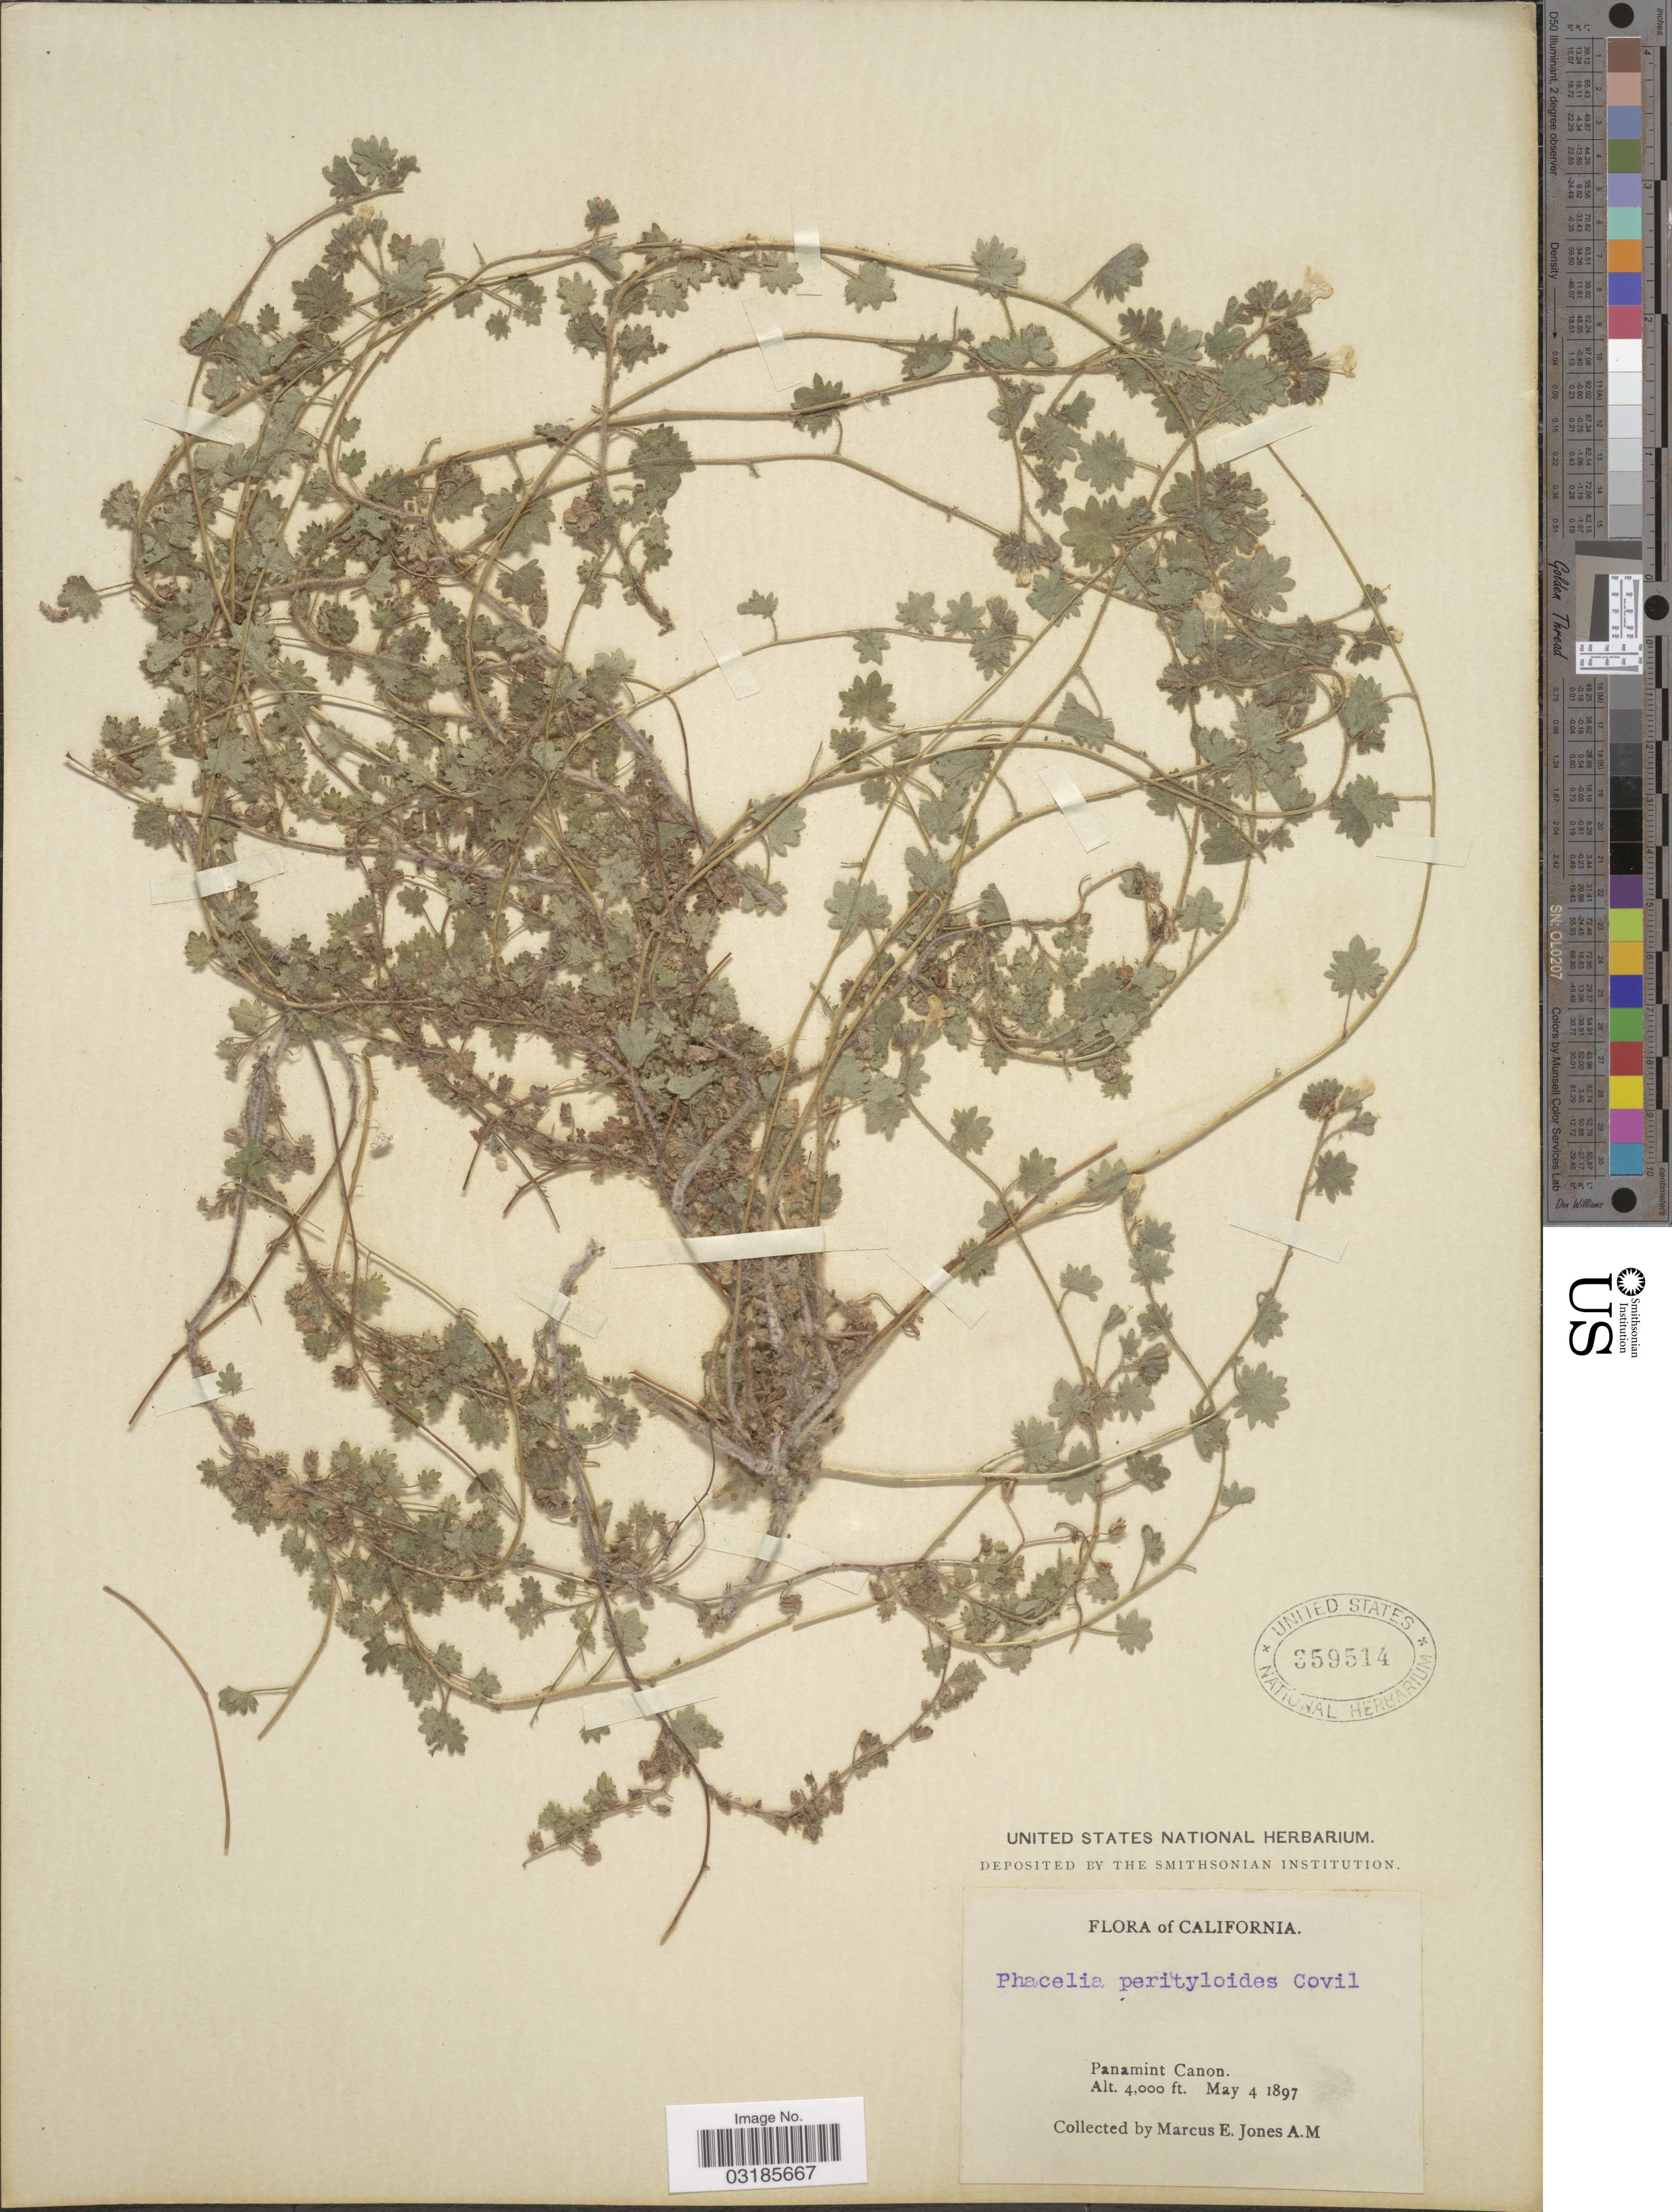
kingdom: Plantae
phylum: Tracheophyta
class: Magnoliopsida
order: Boraginales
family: Hydrophyllaceae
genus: Phacelia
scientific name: Phacelia perityloides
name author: Coville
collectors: M. E. Jones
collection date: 1897-05-04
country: United States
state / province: California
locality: Panamint Canon.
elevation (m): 1219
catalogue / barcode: US 359514